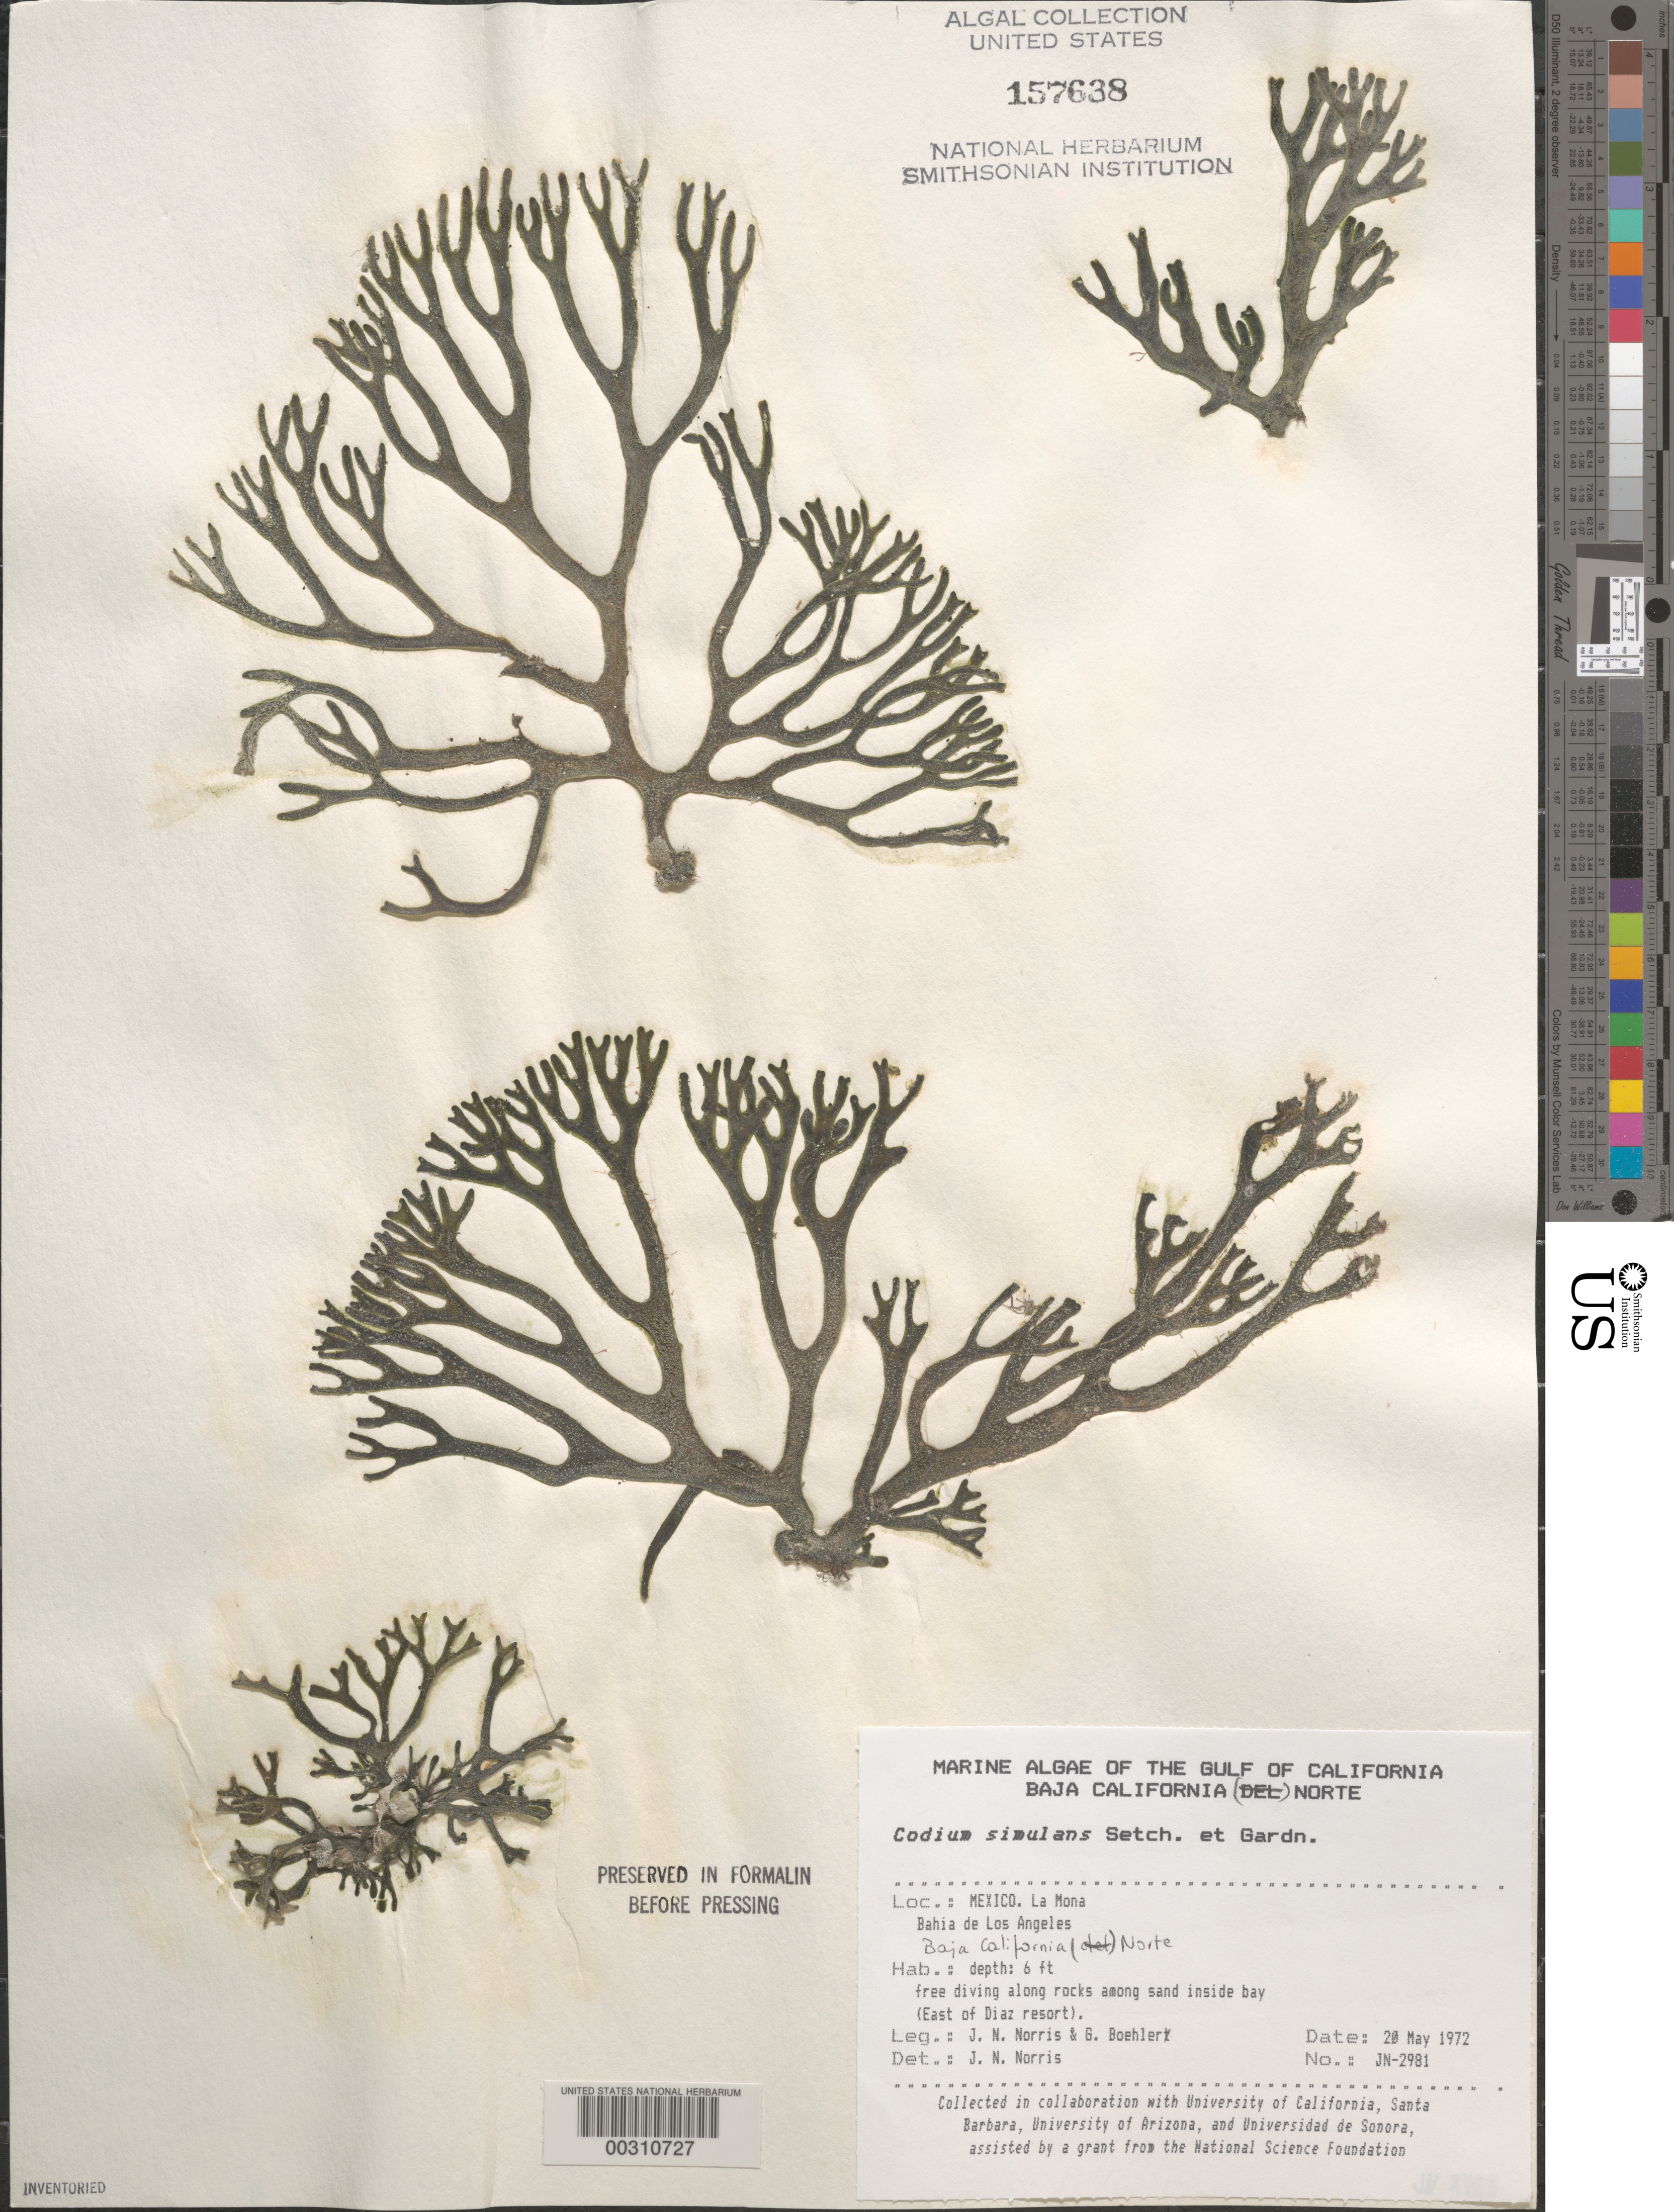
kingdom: Plantae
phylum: Chlorophyta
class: Ulvophyceae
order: Bryopsidales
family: Codiaceae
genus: Codium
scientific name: Codium simulans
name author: Setch. & N.L. Gardner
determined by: Norris, James N.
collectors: J. N. Norris & G. Boehlert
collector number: JN-2981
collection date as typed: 20 May 1972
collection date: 1972-05-20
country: Mexico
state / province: Baja California Norte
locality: La Mona, Bahia de los Angeles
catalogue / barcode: US 157638